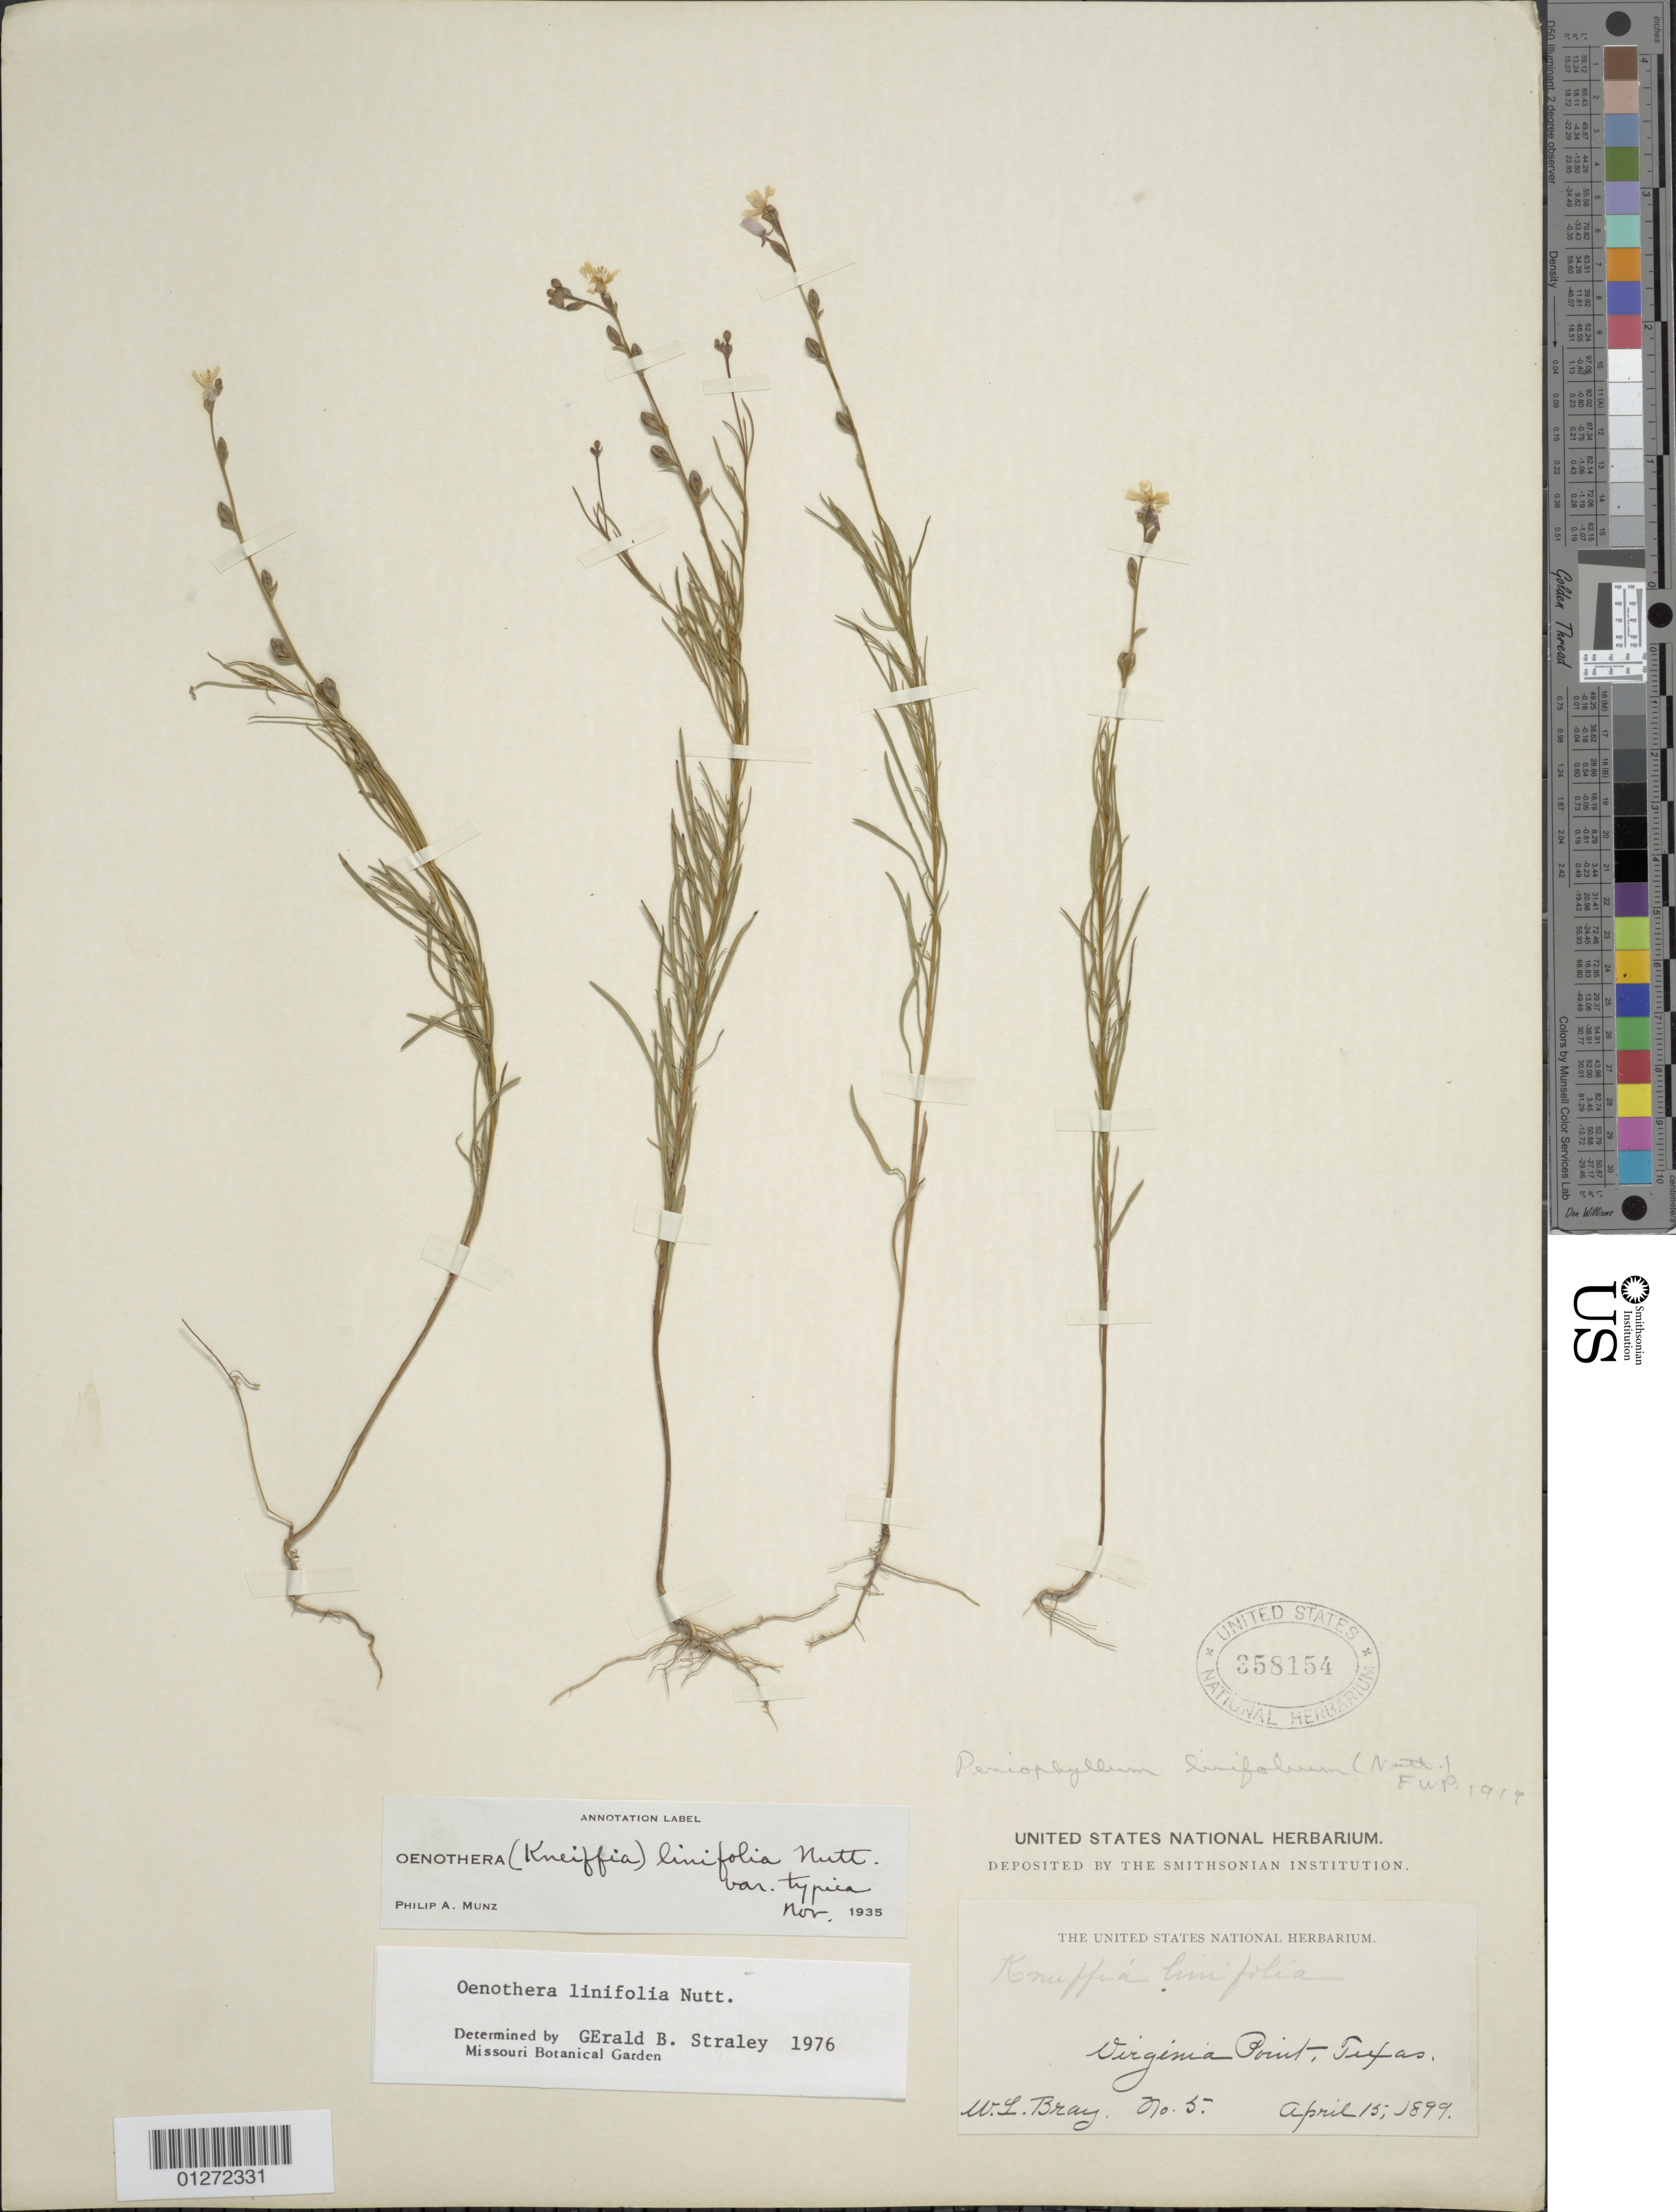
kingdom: Plantae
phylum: Tracheophyta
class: Magnoliopsida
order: Myrtales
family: Onagraceae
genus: Oenothera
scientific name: Oenothera linifolia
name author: Nutt.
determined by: Straley, G. B.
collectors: W. Bray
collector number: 5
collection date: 1899-04-15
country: United States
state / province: Texas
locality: Virginia Point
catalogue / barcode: US 358154